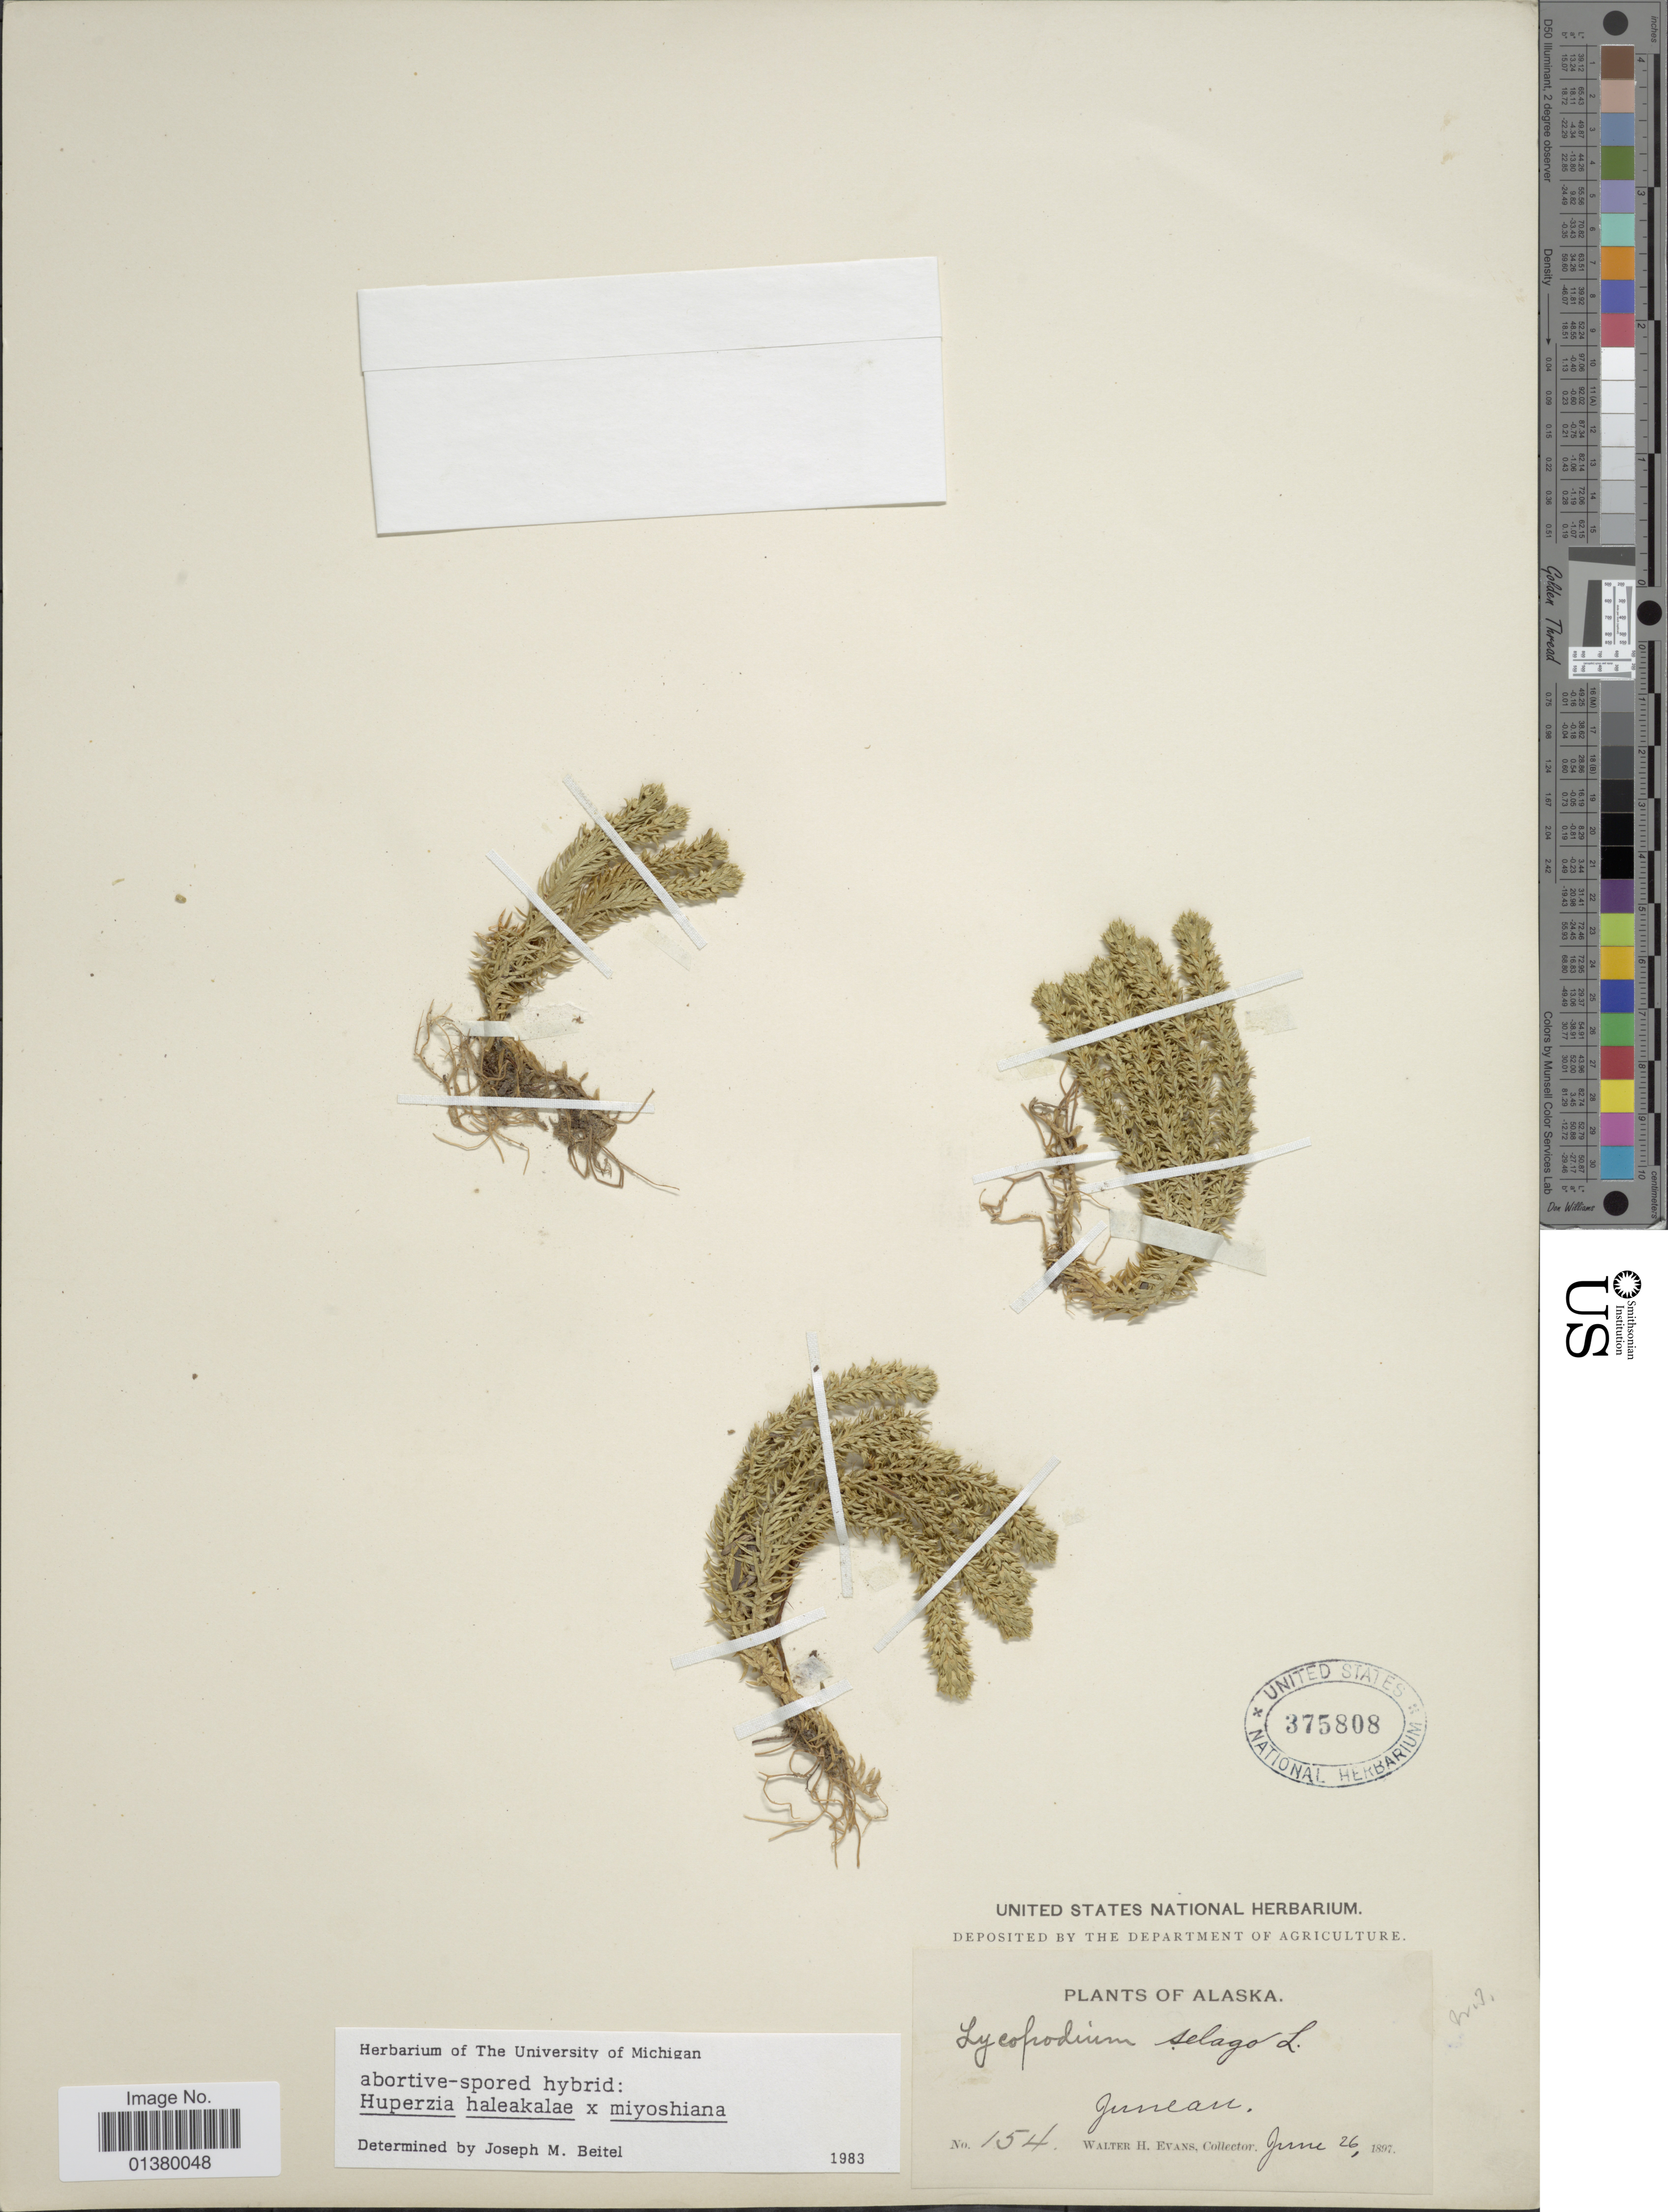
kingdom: Plantae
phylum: Tracheophyta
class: Lycopodiopsida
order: Lycopodiales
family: Lycopodiaceae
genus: Huperzia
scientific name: Huperzia haleakalae x H. miyoshiana (Makino) Ching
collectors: W. H. Evans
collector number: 154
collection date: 1897-06-26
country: United States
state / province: Alaska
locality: Juneau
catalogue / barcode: US 375808